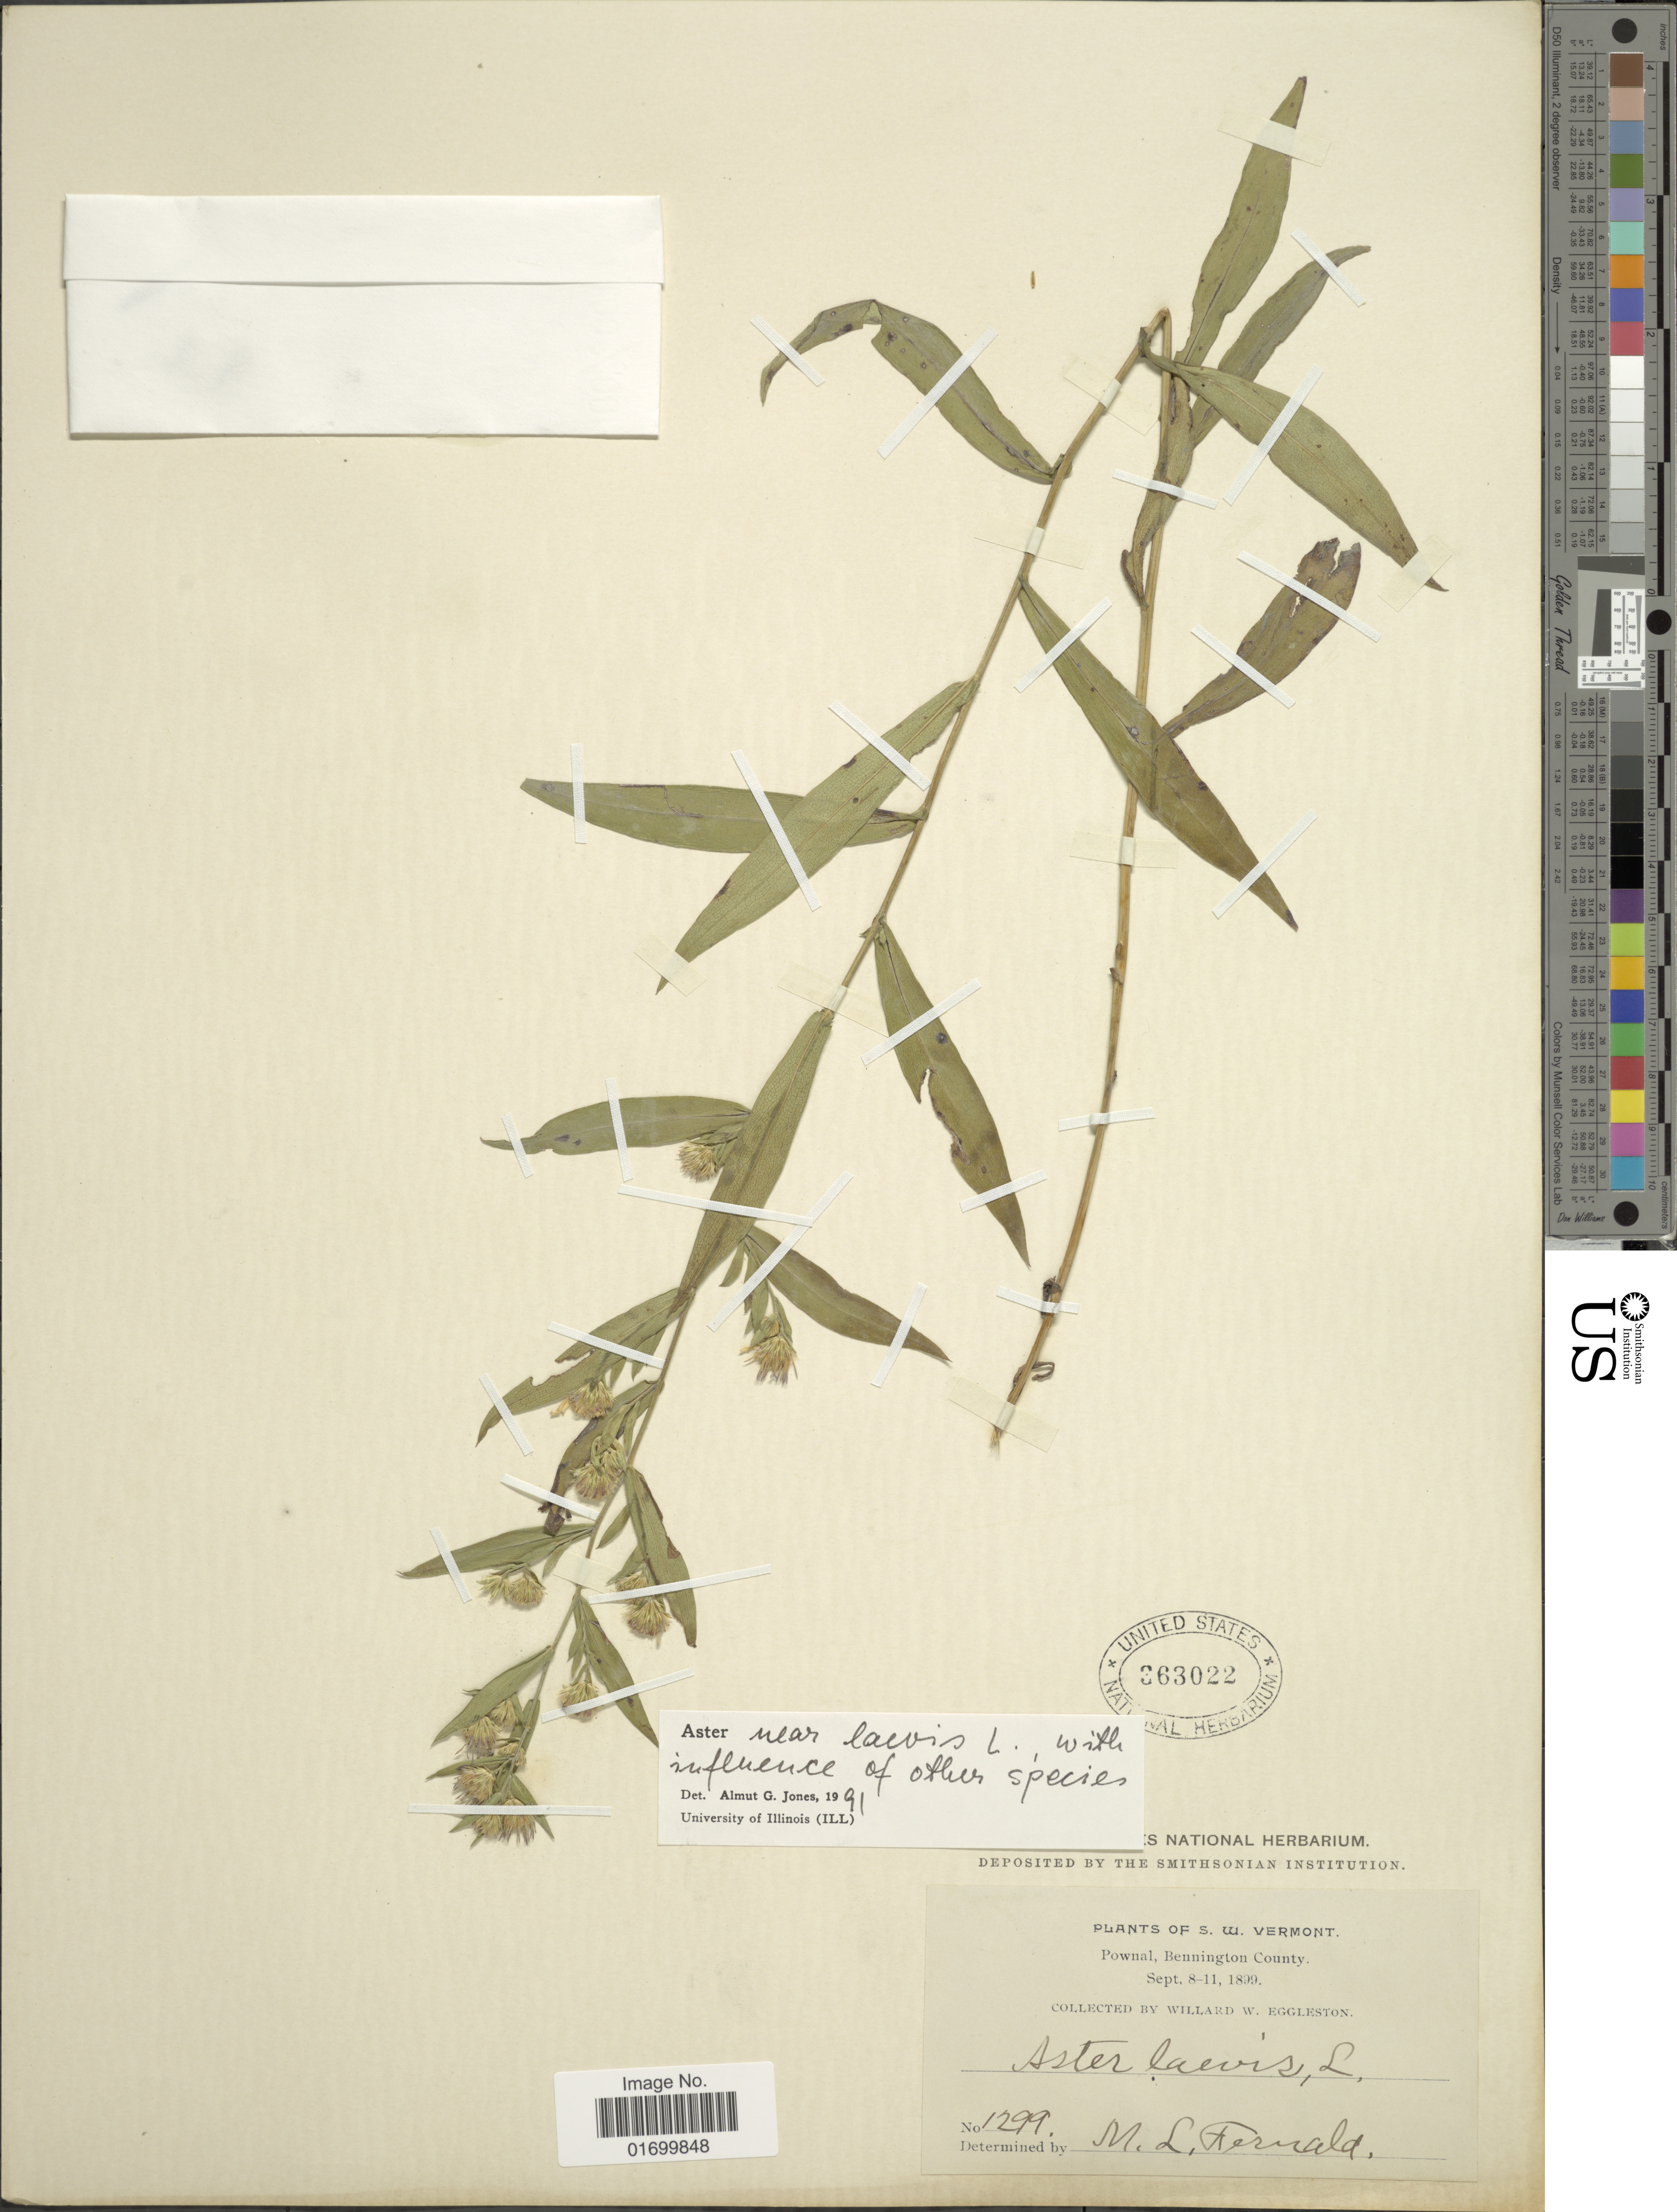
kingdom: Plantae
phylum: Tracheophyta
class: Magnoliopsida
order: Asterales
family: Asteraceae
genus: Symphyotrichum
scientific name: Symphyotrichum laeve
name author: (L.) Á. Löve & D. Löve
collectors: W. W. Eggleston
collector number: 1299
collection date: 1899-09-08/1899-09-11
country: United States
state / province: Vermont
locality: S. W. Vermont. Pownal, Bennington County.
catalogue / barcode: US 363022